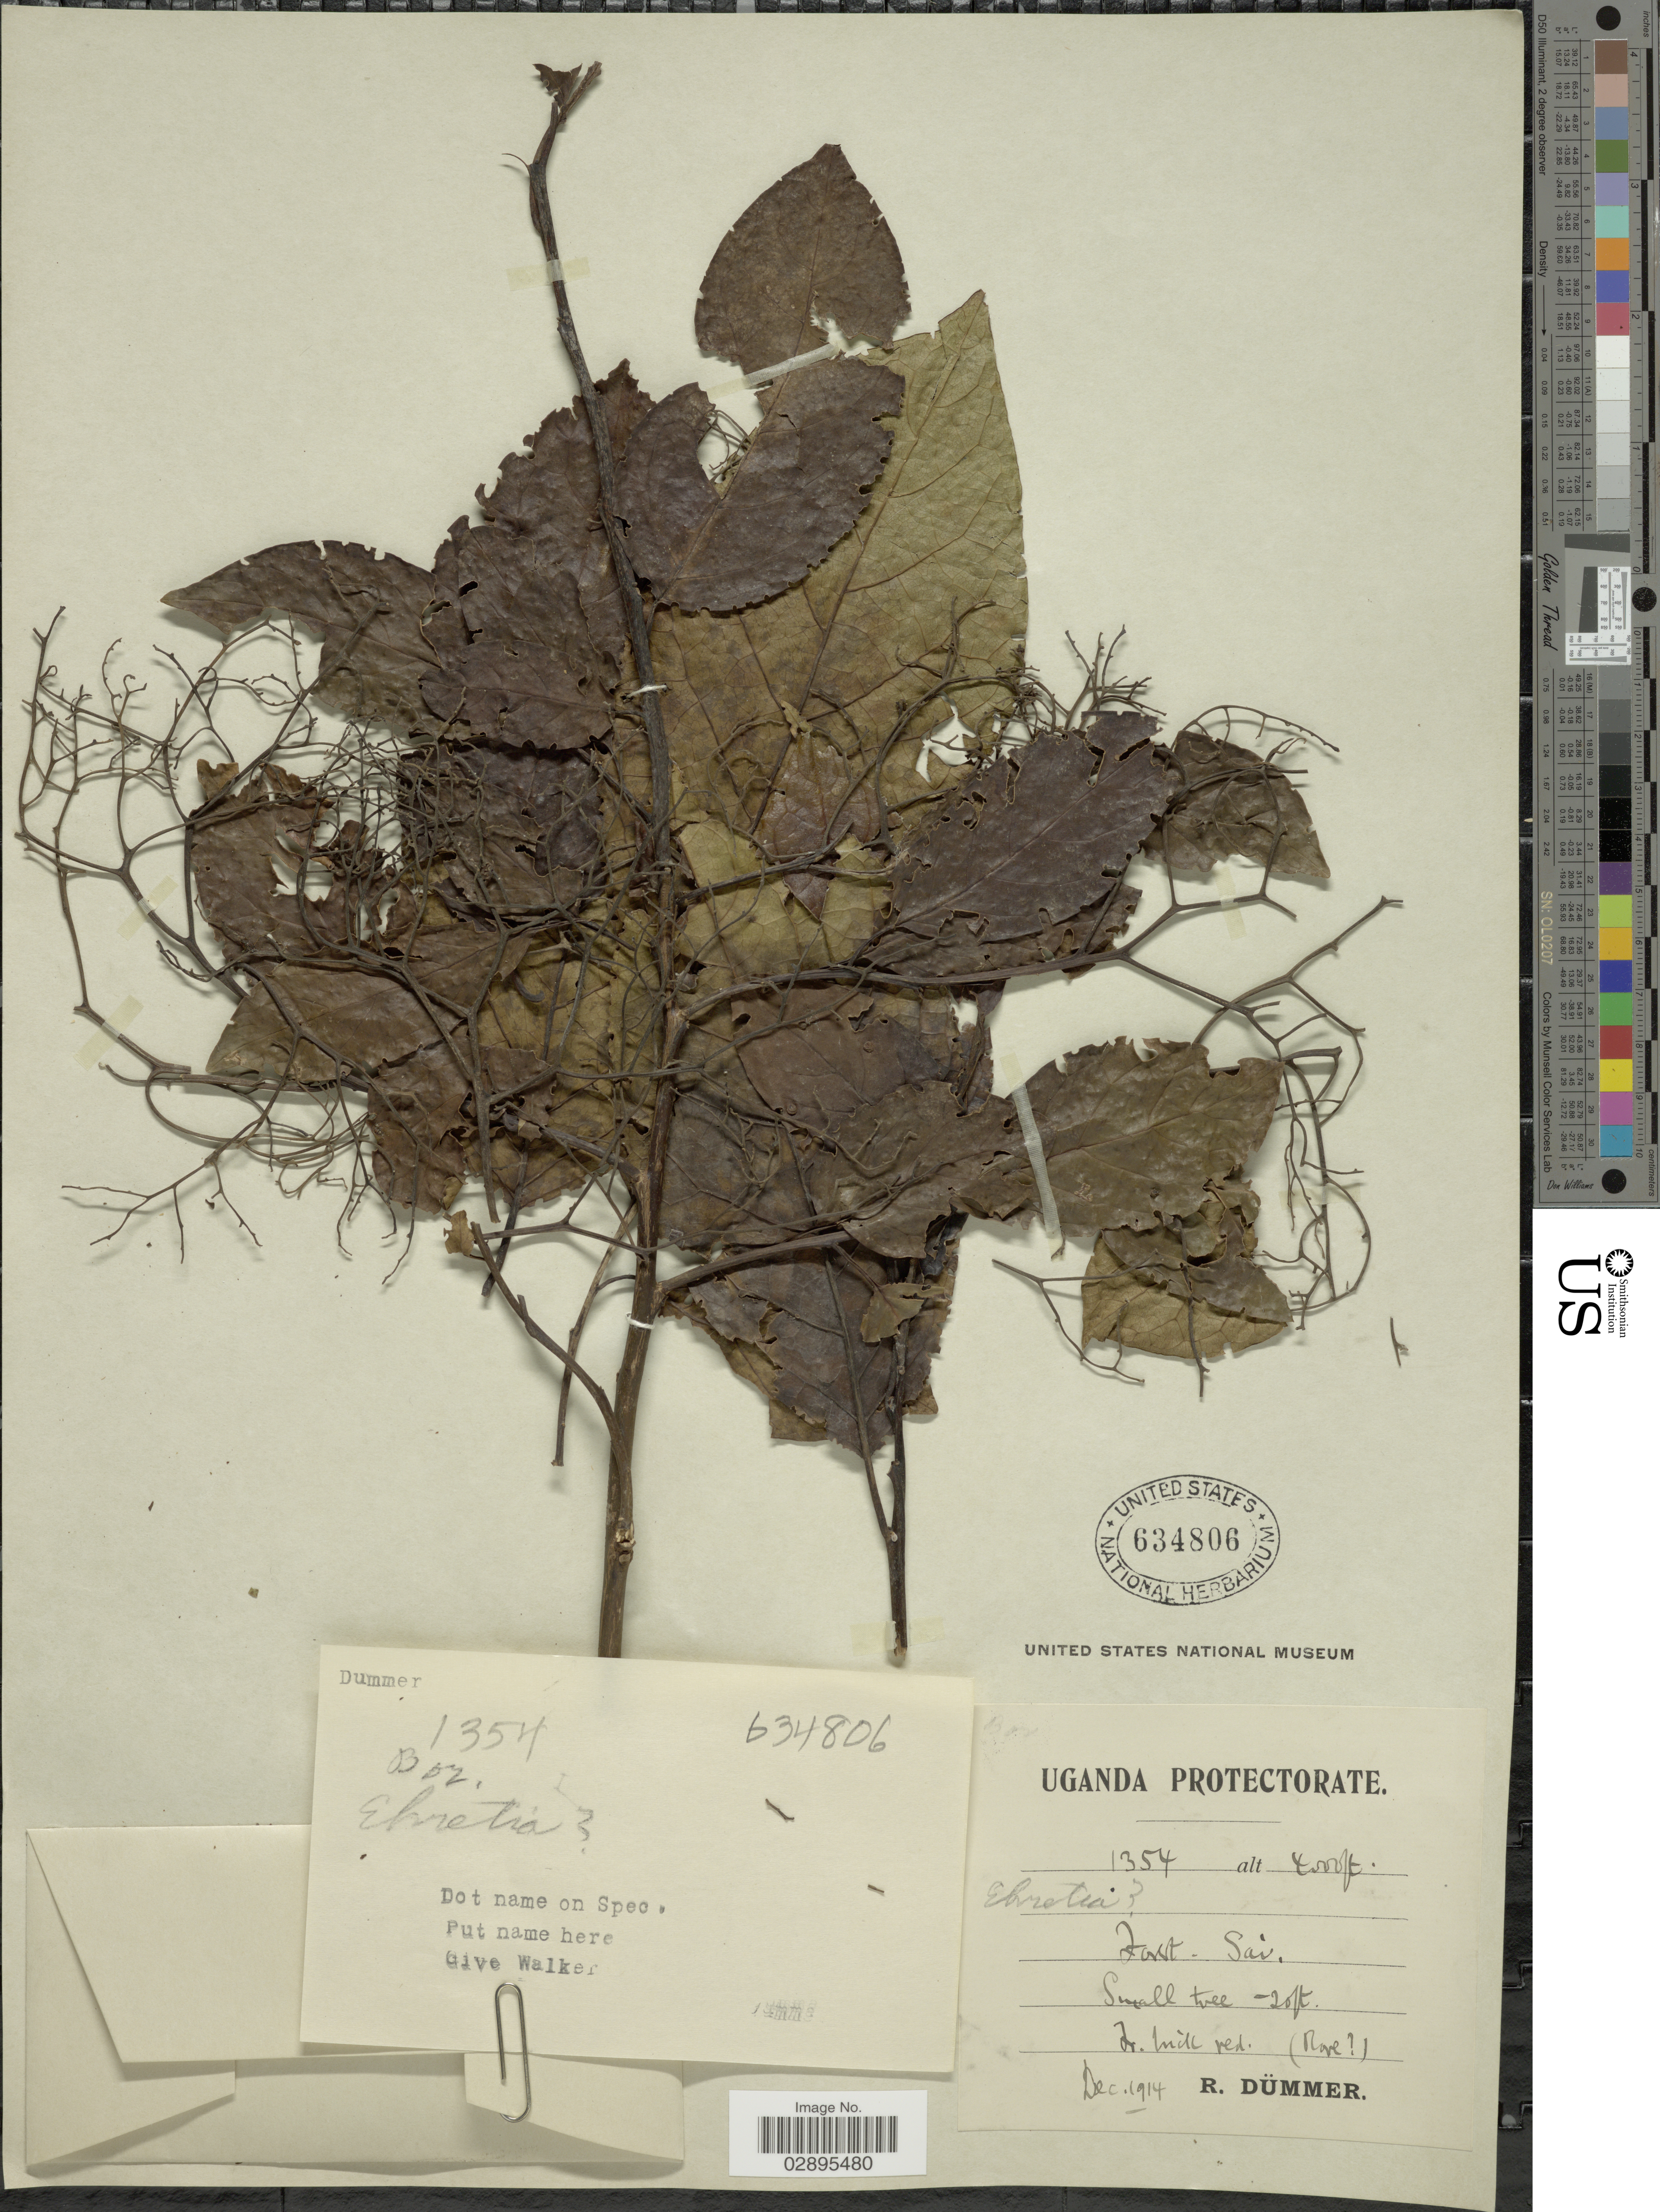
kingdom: Plantae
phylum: Tracheophyta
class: Magnoliopsida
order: Boraginales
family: Ehretiaceae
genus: Ehretia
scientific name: Ehretia sp.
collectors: R. A. Dümmer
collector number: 1354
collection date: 1914-12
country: Uganda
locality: Forest sai.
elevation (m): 1219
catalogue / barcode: US 634806